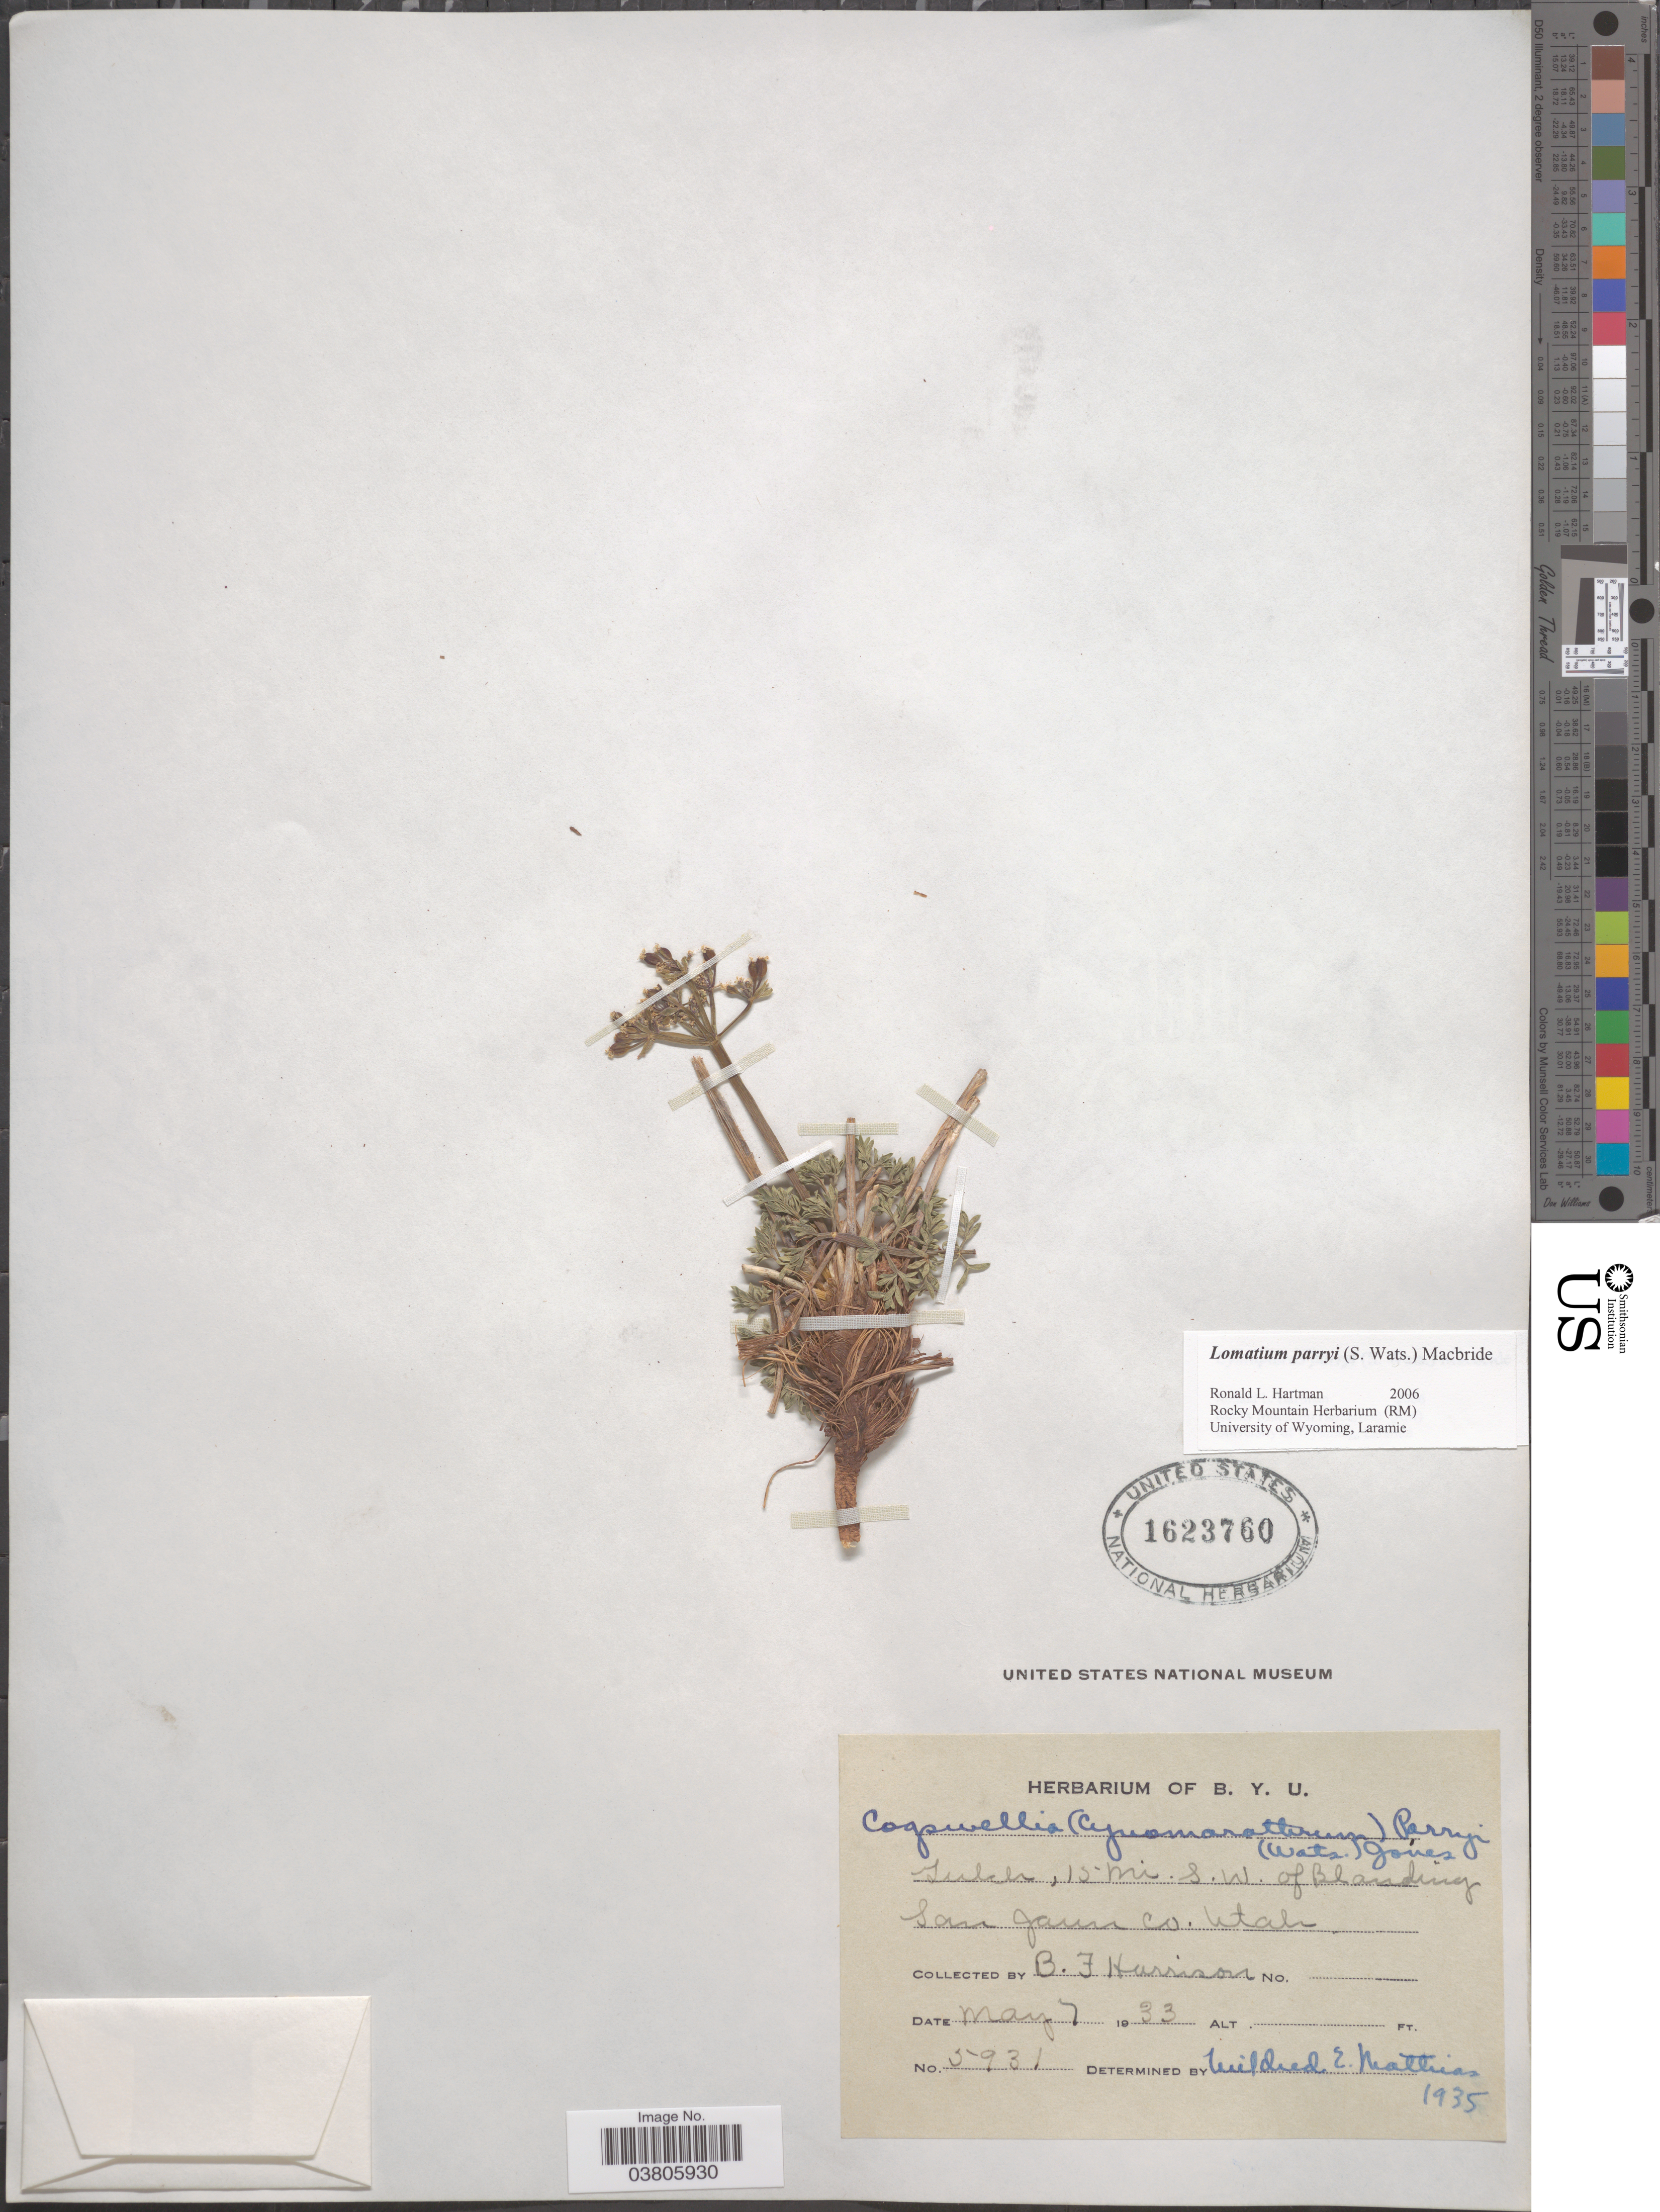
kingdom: Plantae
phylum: Tracheophyta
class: Magnoliopsida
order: Apiales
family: Apiaceae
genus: Lomatium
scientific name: Lomatium parryi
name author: (S. Watson) J.F. Macbr.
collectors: B. F. Harrison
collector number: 5931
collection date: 1933-05-07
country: United States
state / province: Utah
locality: Gulch, 15 mi. S. W. of Blanding. San Juan Co.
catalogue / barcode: US 1623760